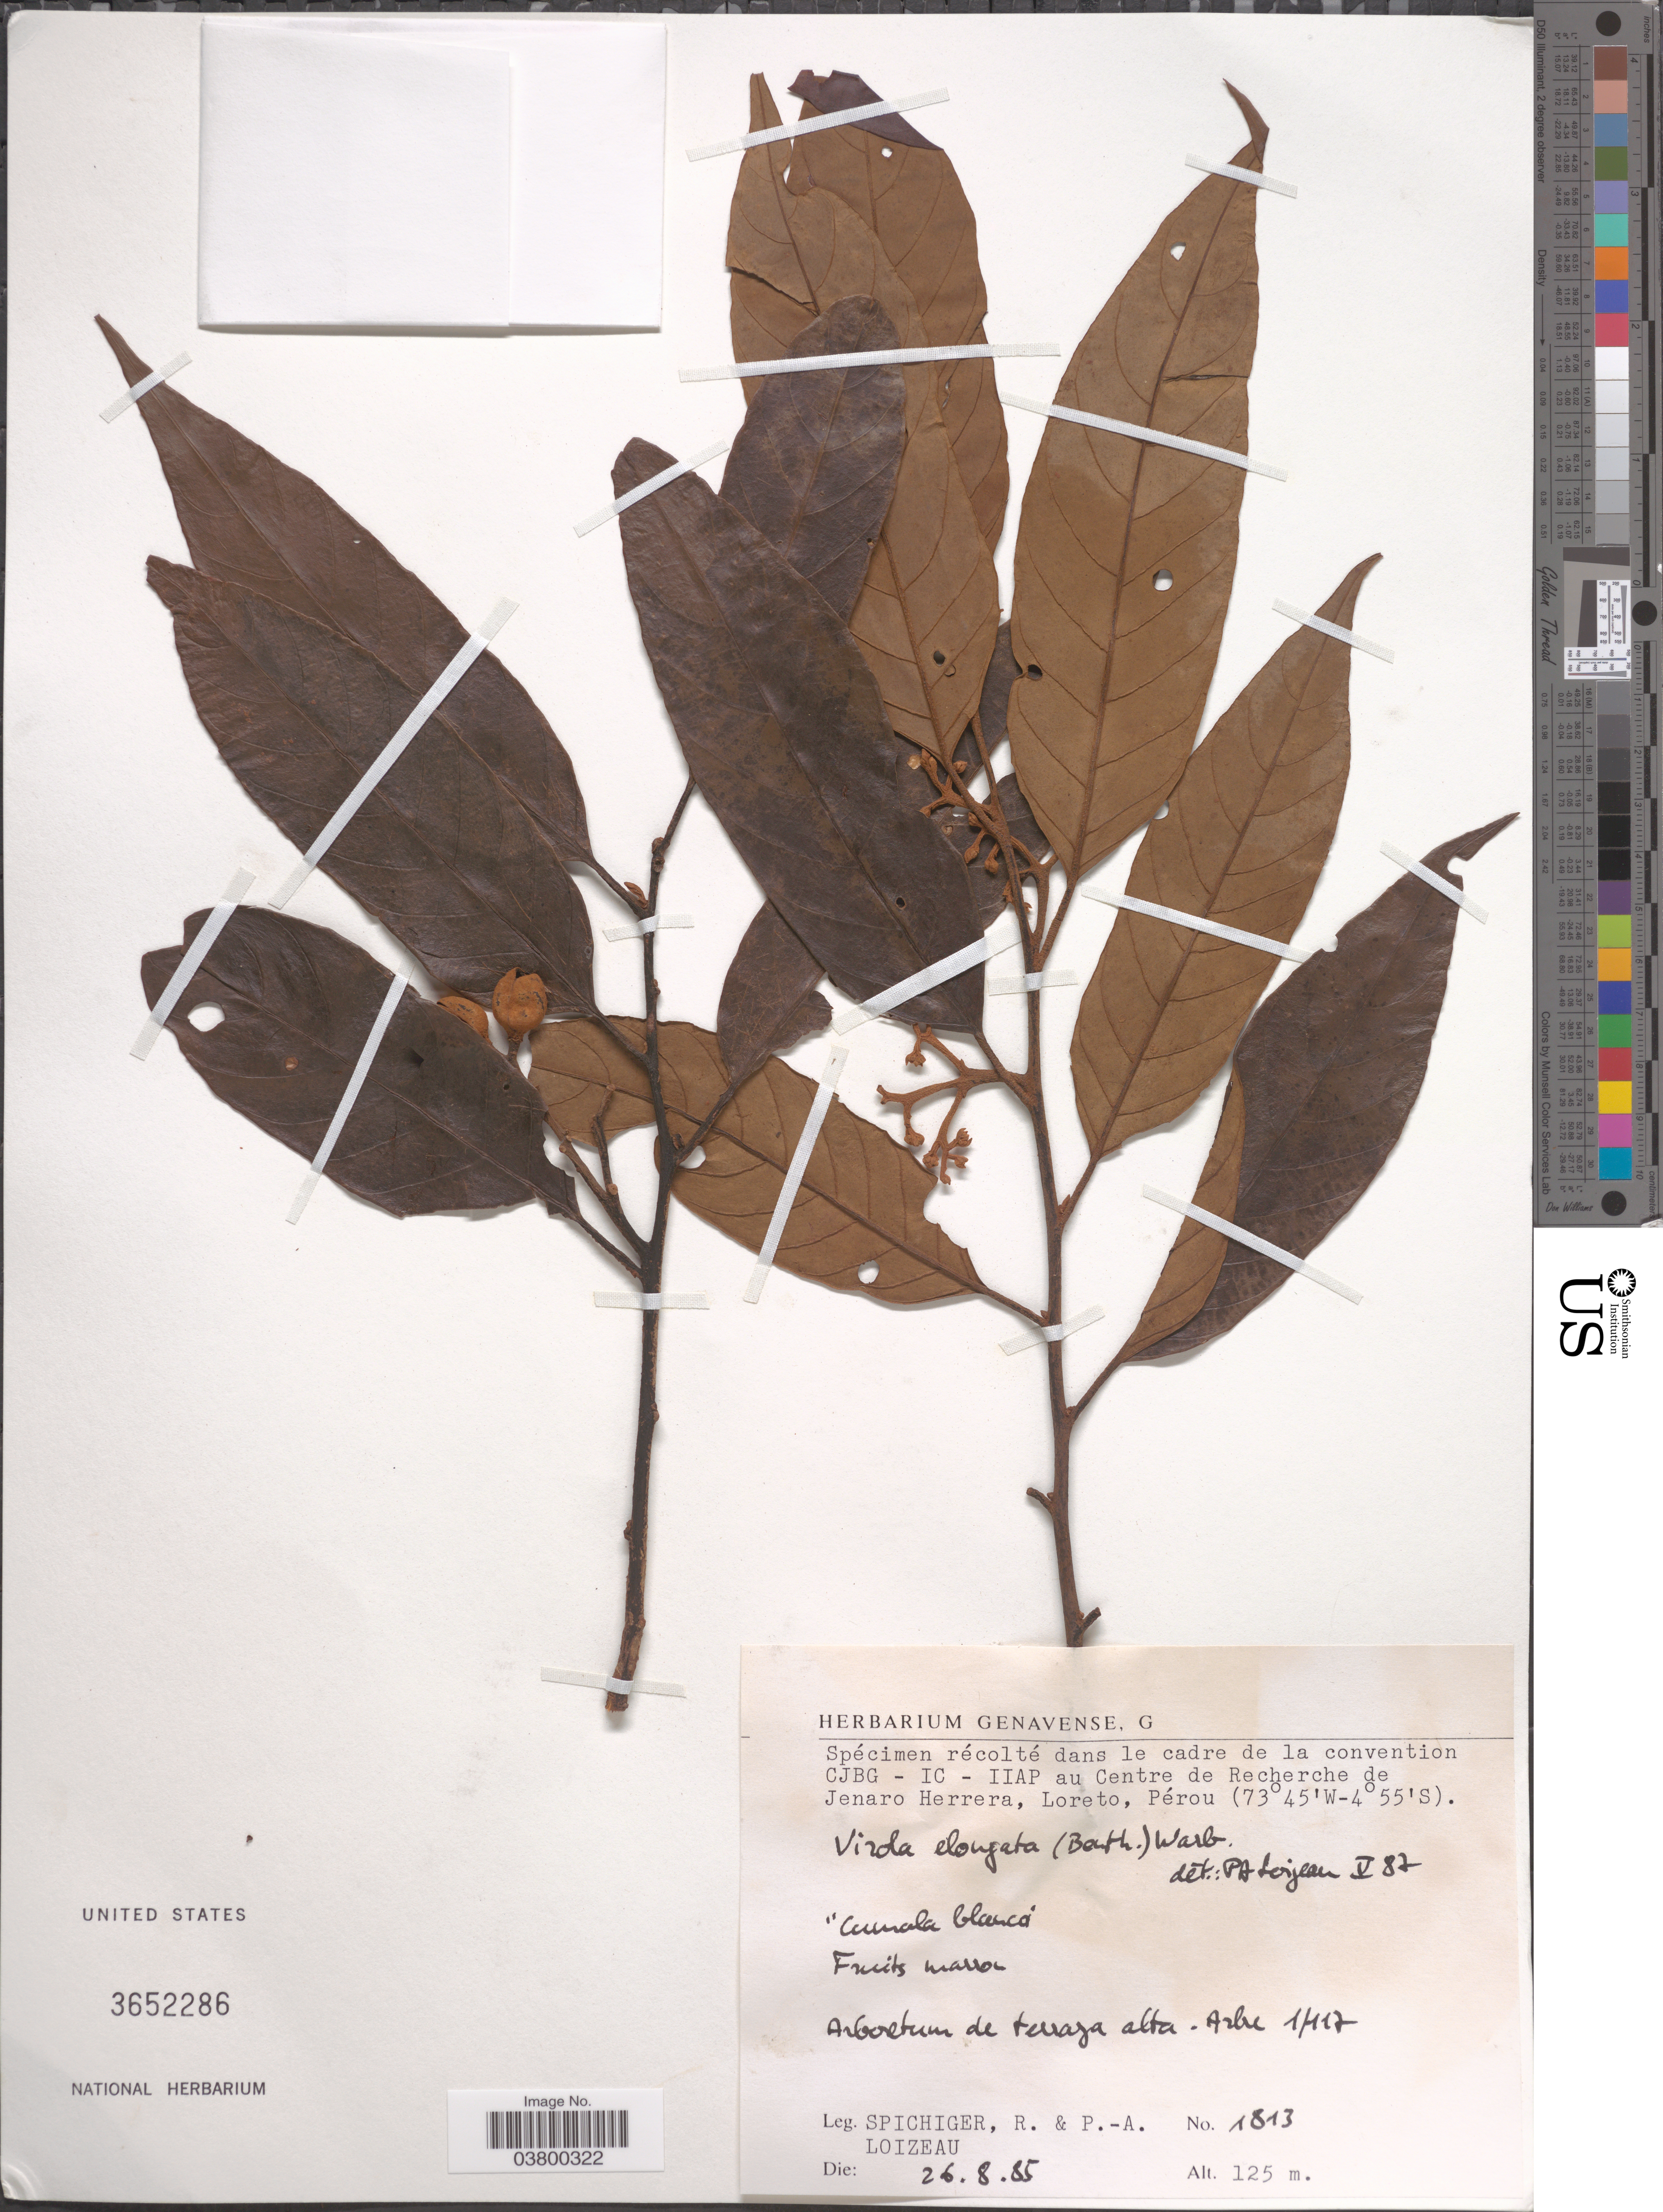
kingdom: Plantae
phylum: Tracheophyta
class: Magnoliopsida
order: Magnoliales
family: Myristicaceae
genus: Virola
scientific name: Virola elongata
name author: (Benth.) Warb.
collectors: R. Spichiger & P. Loizeau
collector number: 1813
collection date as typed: Transcribed d/m/y: 26/8/85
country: Peru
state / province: Loreto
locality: Centre de Recherche de Jenaro Herrera, Pérou. Arboretum de terraza alta. Arbre 1/117.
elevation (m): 125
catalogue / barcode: US 3652286